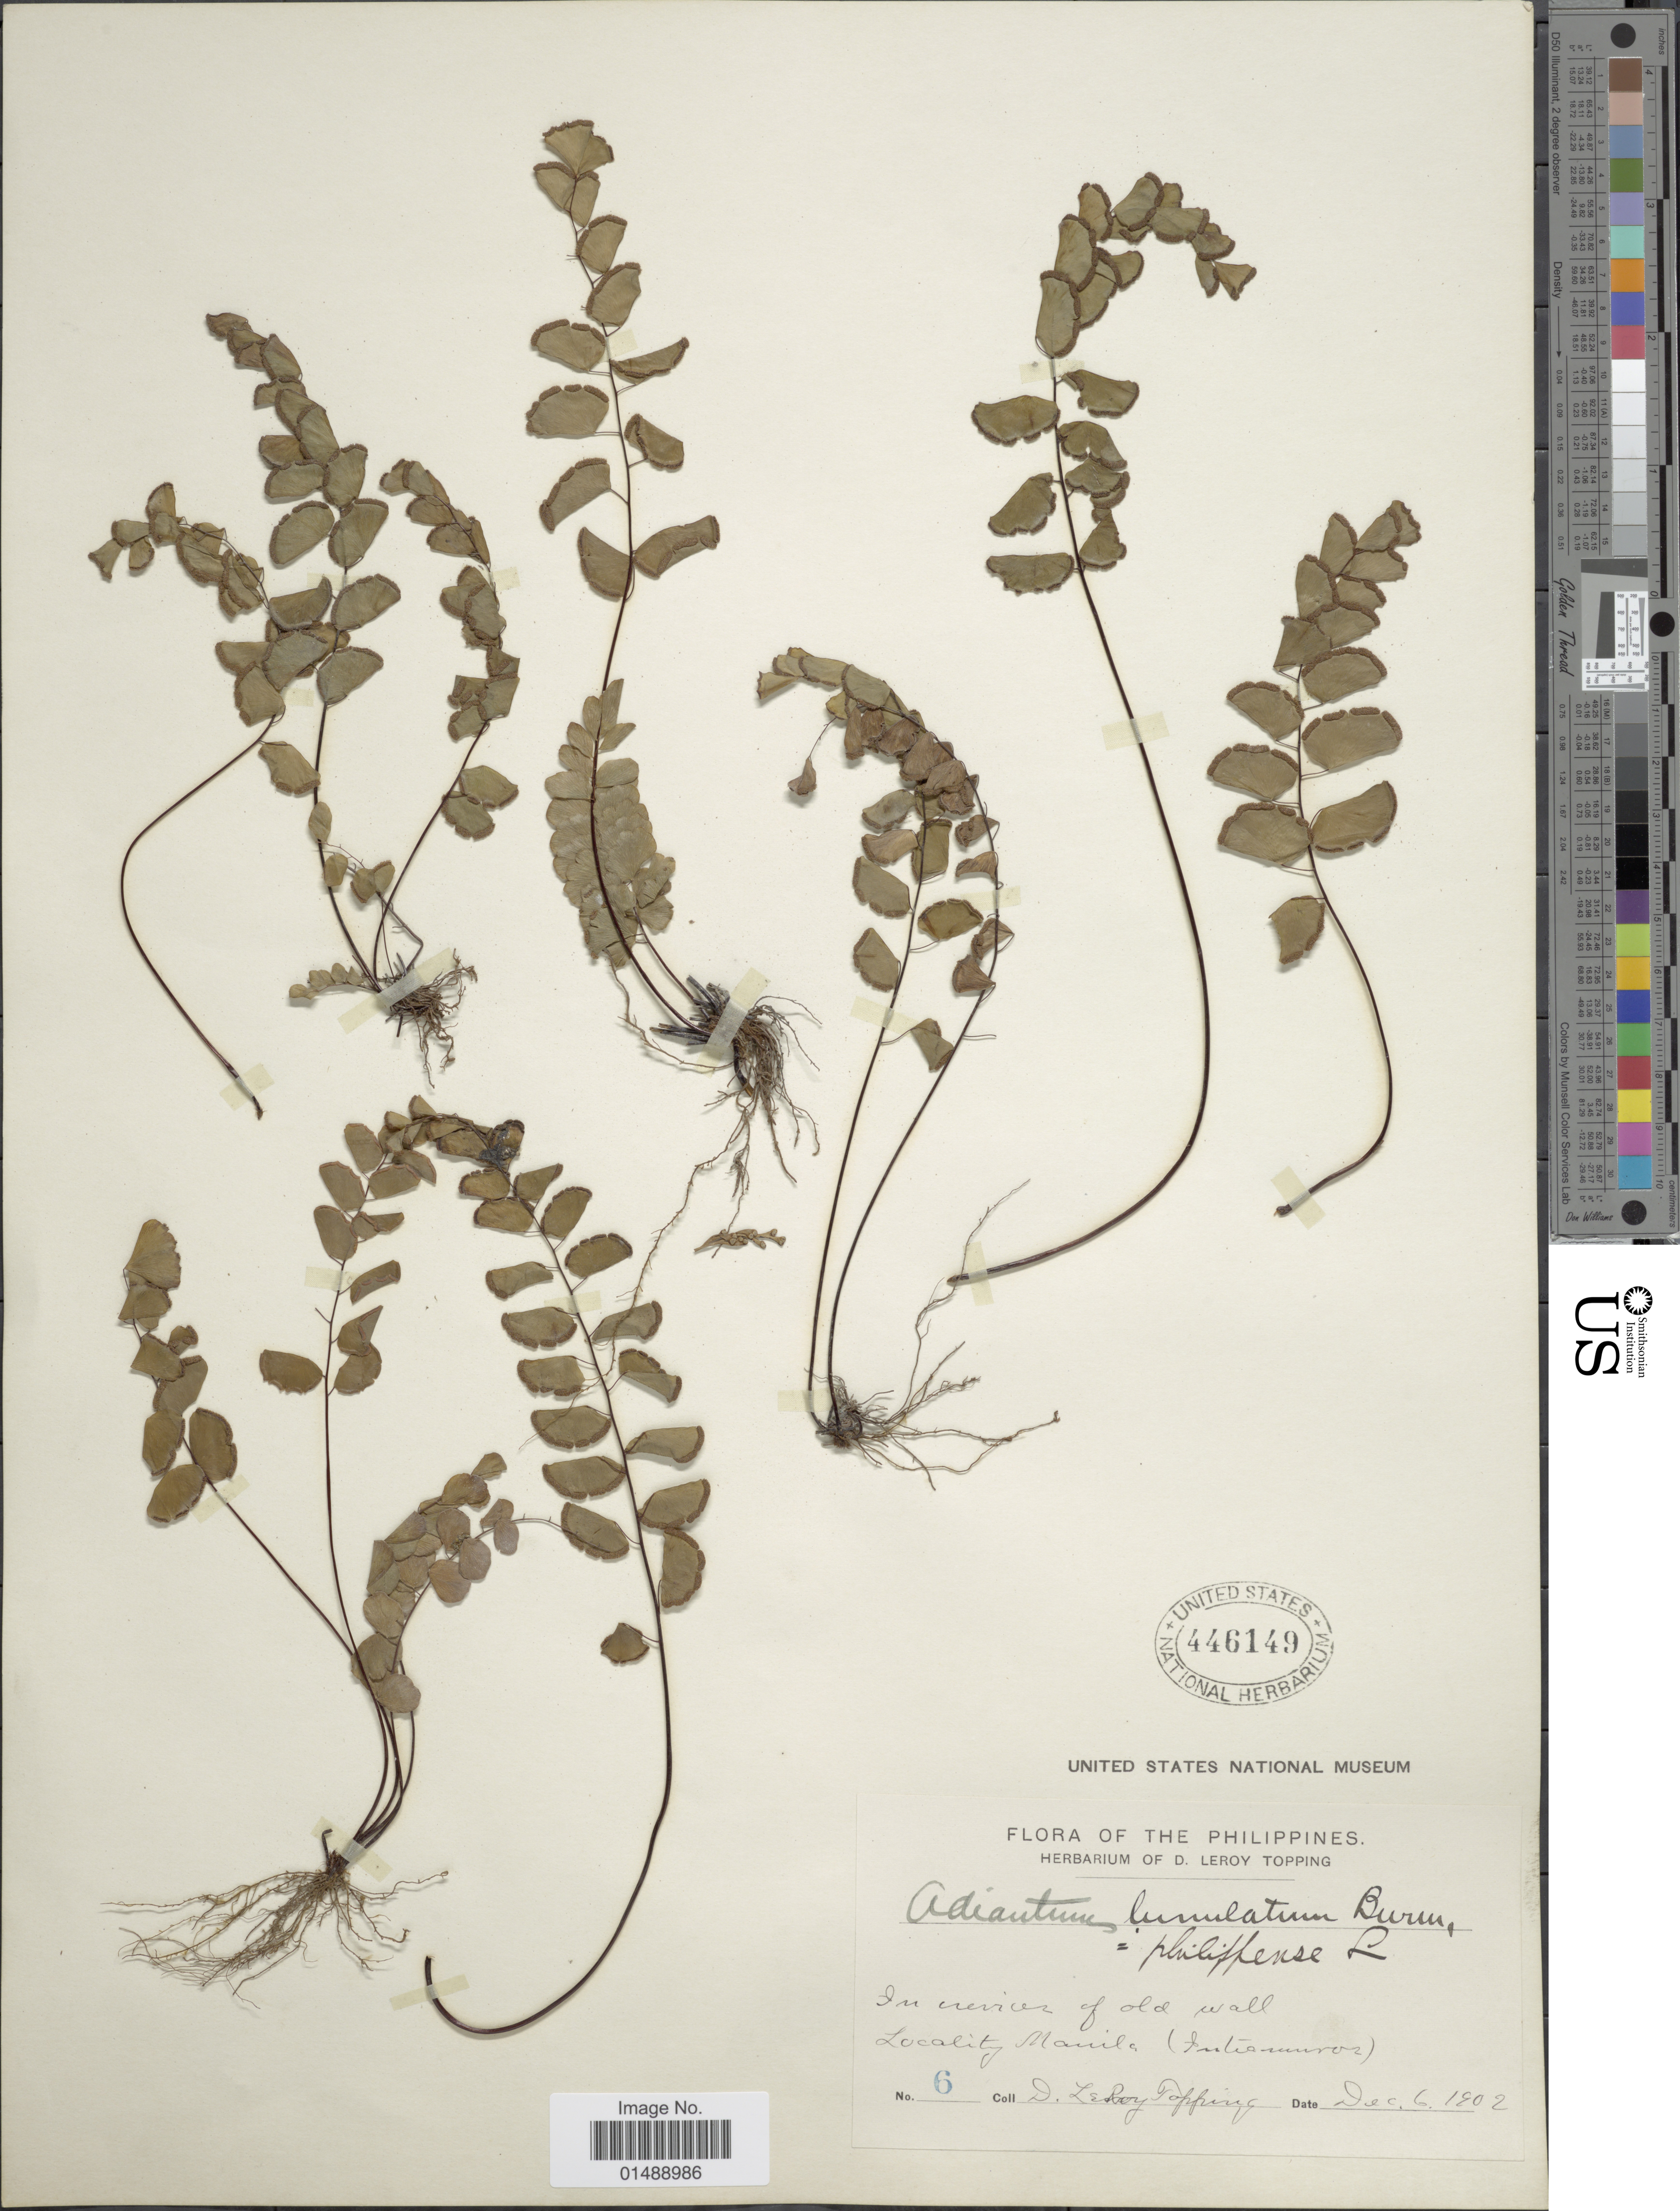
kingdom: Plantae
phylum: Tracheophyta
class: Polypodiopsida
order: Polypodiales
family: Pteridaceae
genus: Adiantum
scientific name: Adiantum philippense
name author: L.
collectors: D. L. Topping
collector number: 6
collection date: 1902-12-06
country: Philippines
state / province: National Capital Region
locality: Manila (Intramuros)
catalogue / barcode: US 446149